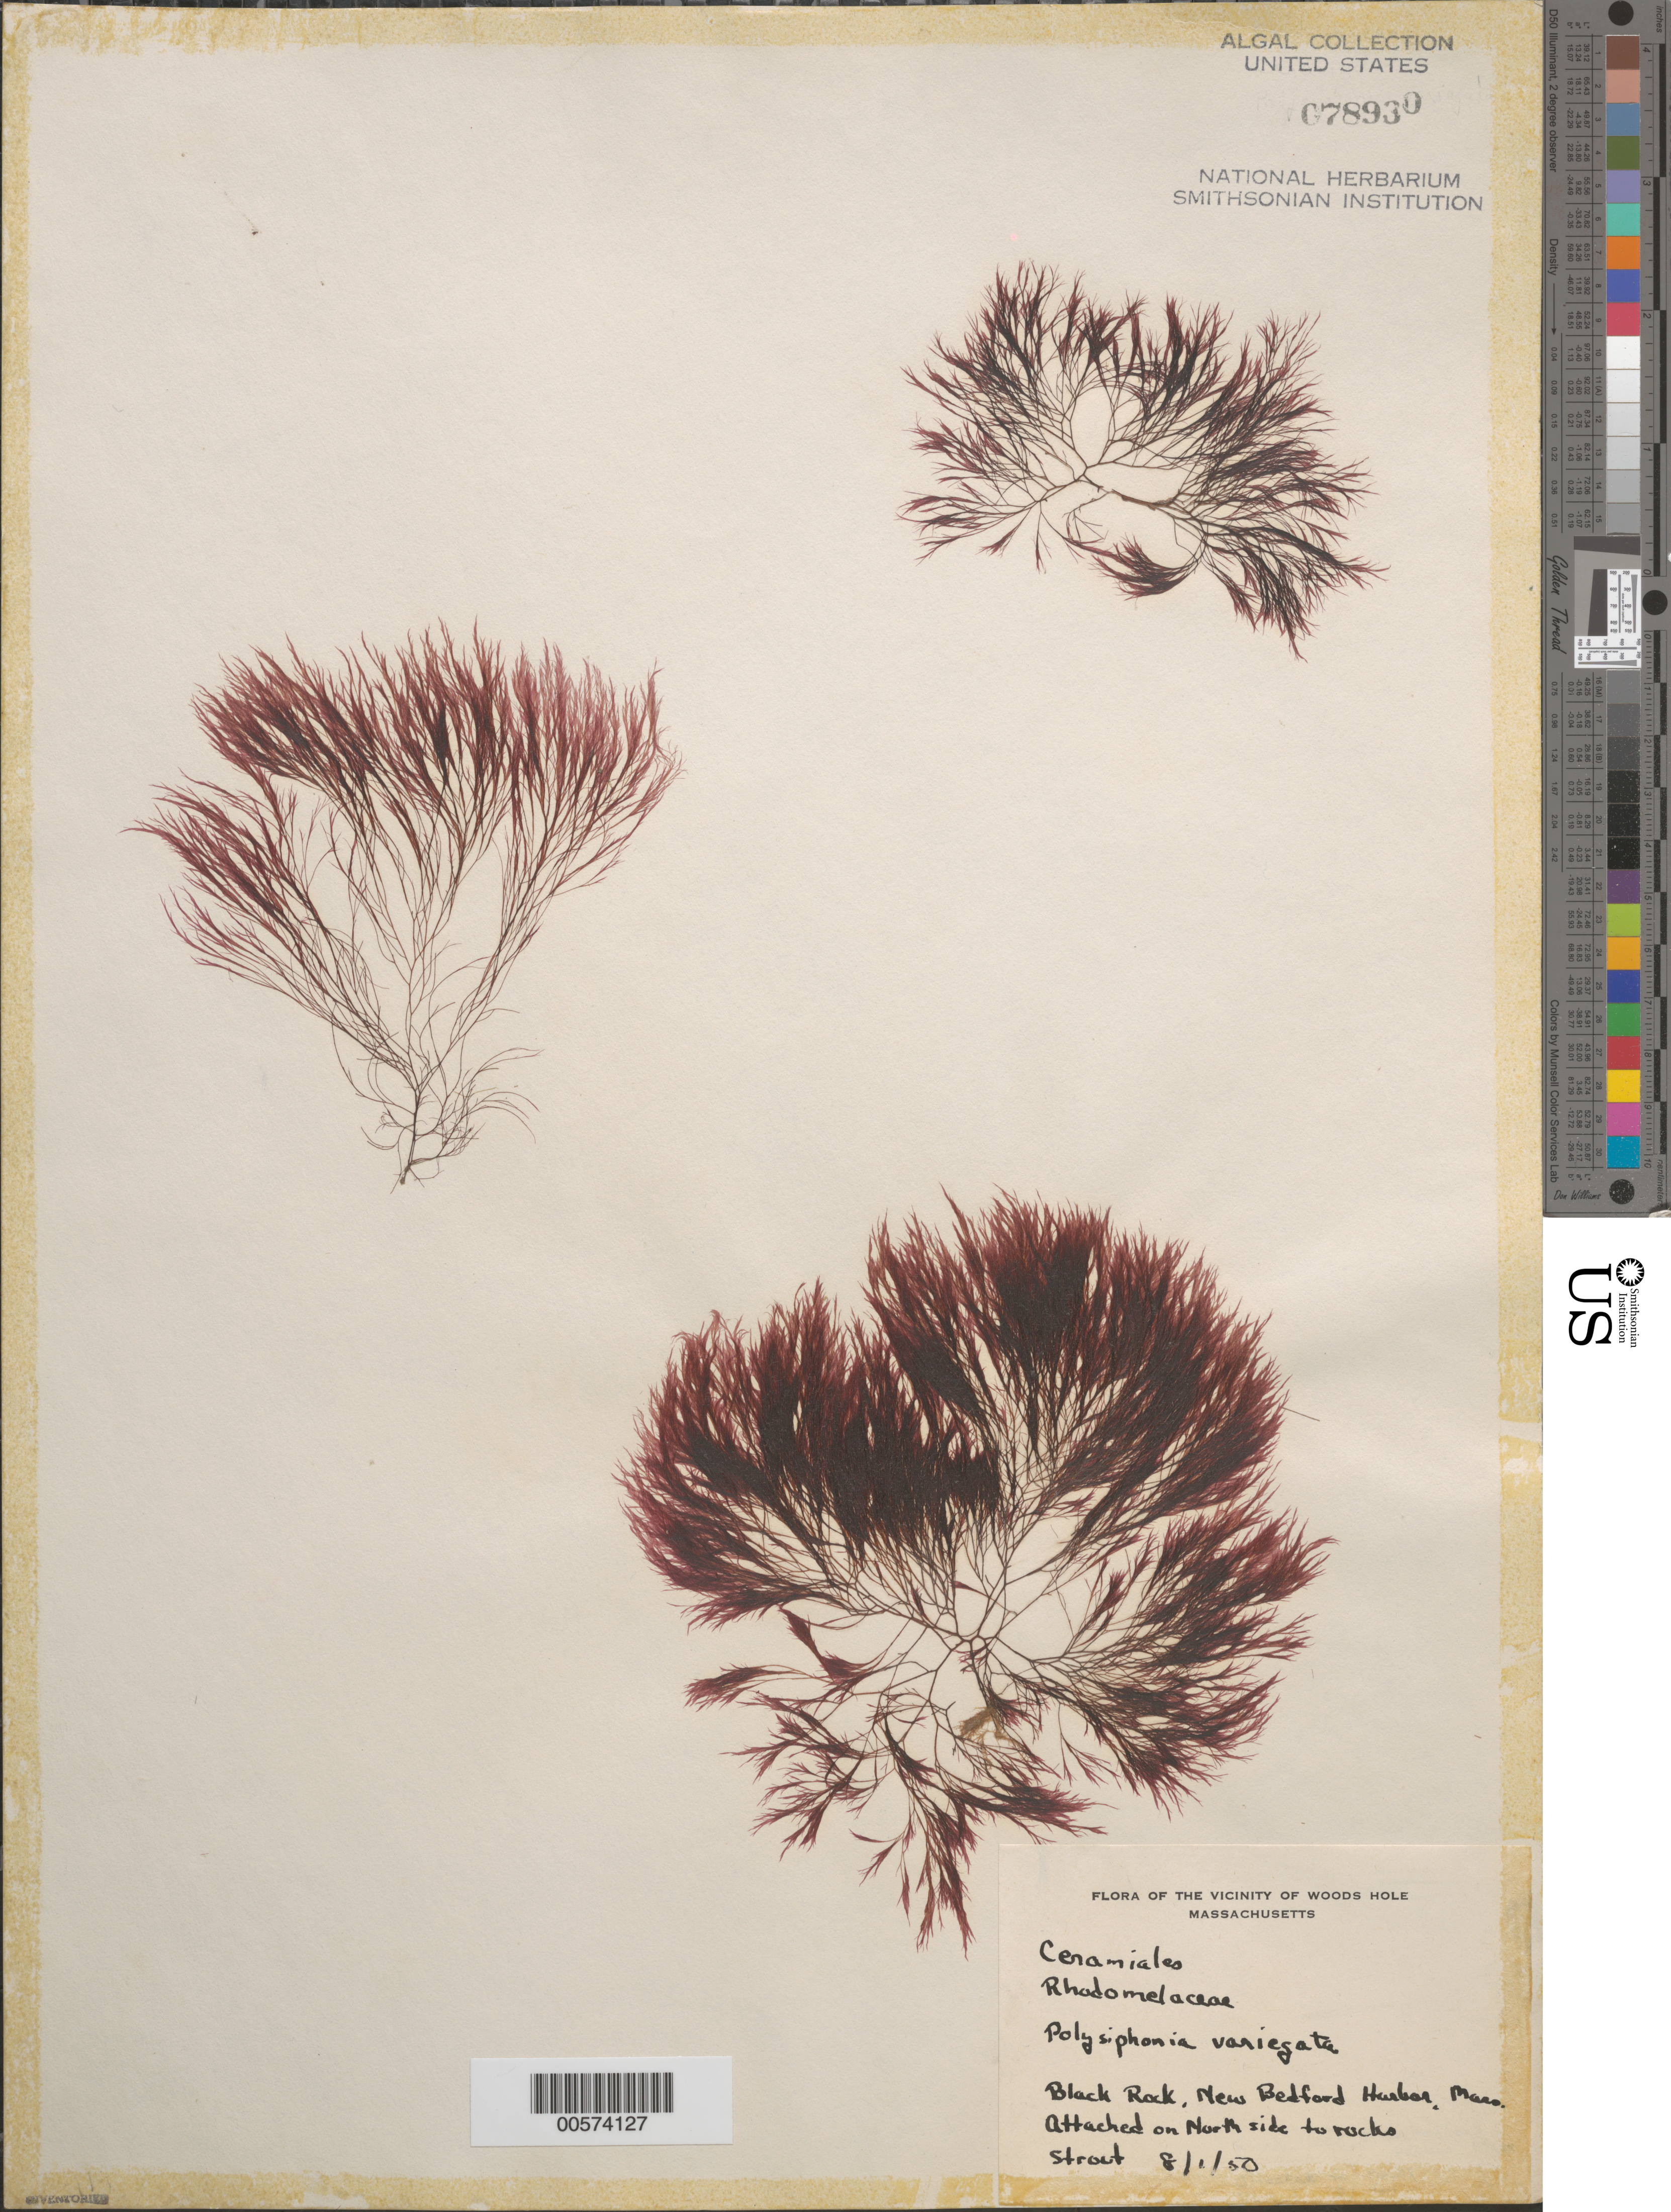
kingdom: Plantae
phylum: Rhodophyta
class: Florideophyceae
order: Ceramiales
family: Rhodomelaceae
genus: Carradoriella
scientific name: Carradoriella denudata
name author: (Dillwyn) Savoie & G.W. Saunders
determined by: Algae name updating Project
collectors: P. Strout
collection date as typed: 01 Aug 1950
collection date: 1950-08-01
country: United States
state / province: Massachusetts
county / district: Bristol County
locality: Black Rock, New Bedford Harbor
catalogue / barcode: US 78930